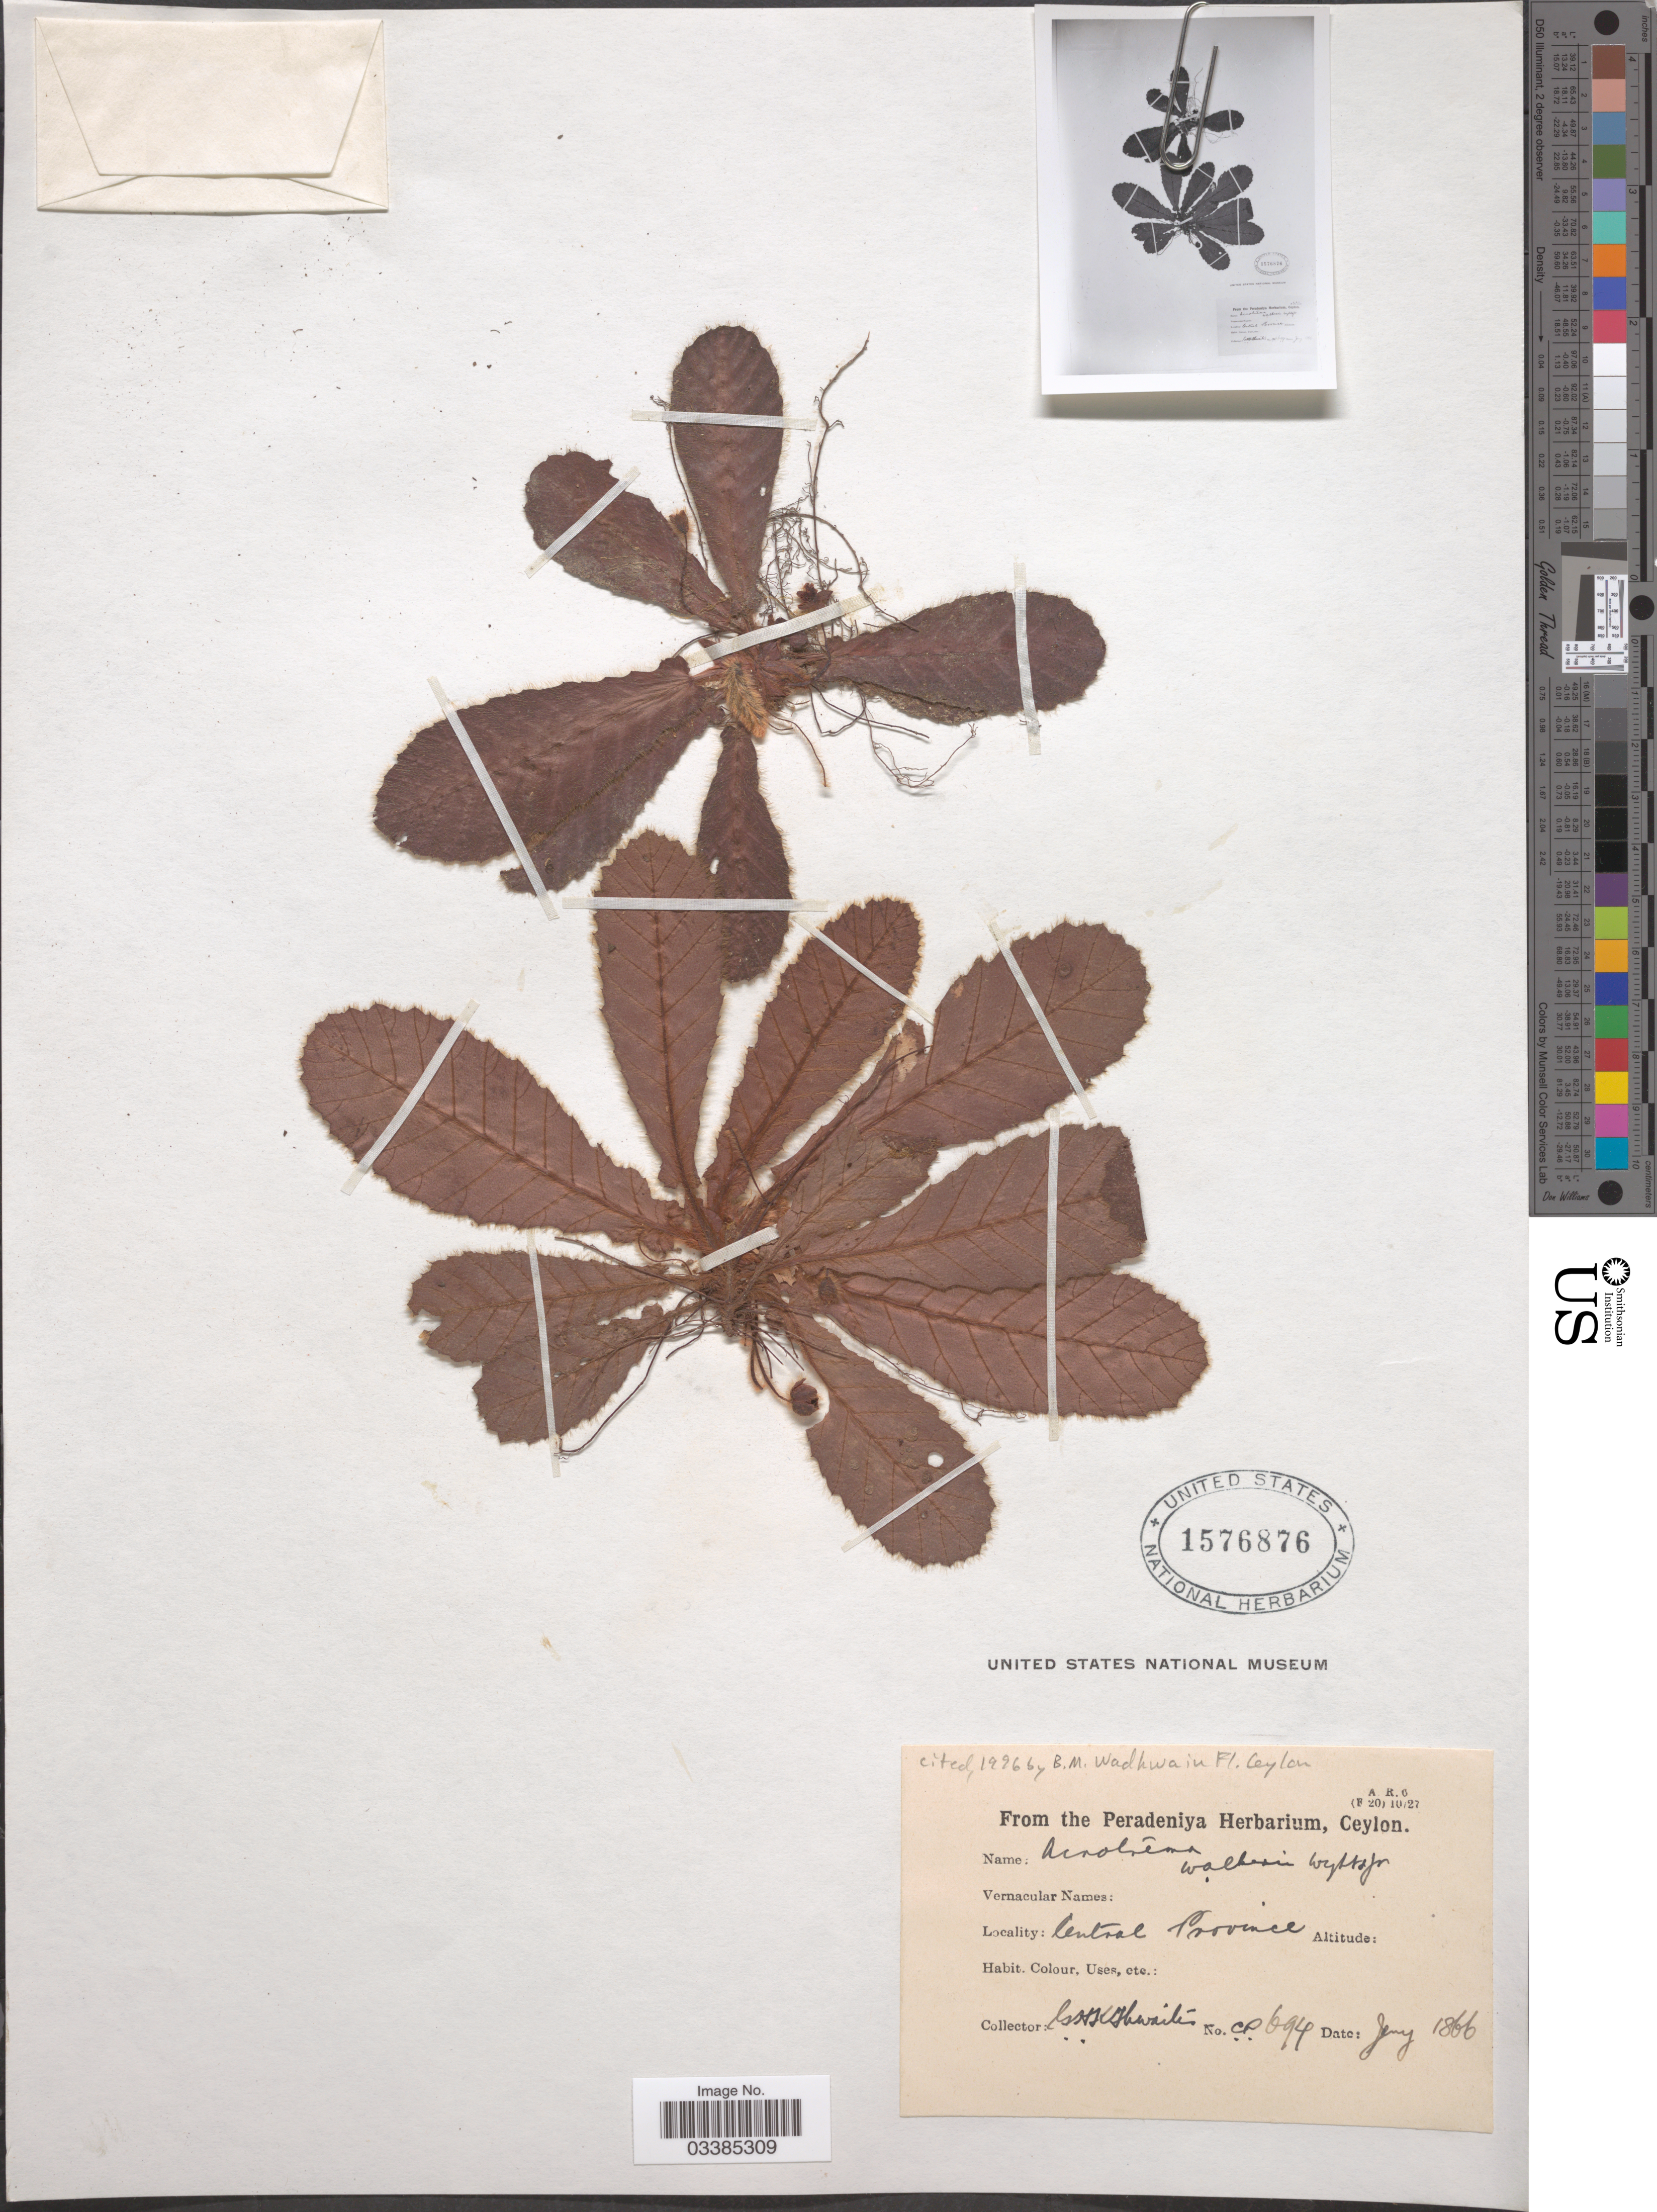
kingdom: Plantae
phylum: Tracheophyta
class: Magnoliopsida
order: Dilleniales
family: Dilleniaceae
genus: Acrotrema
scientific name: Acrotrema walkeri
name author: Wight ex Thwaites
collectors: G. H. K. Thwaites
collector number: CP694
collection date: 1866-01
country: Sri Lanka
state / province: Central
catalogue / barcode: US 1576876